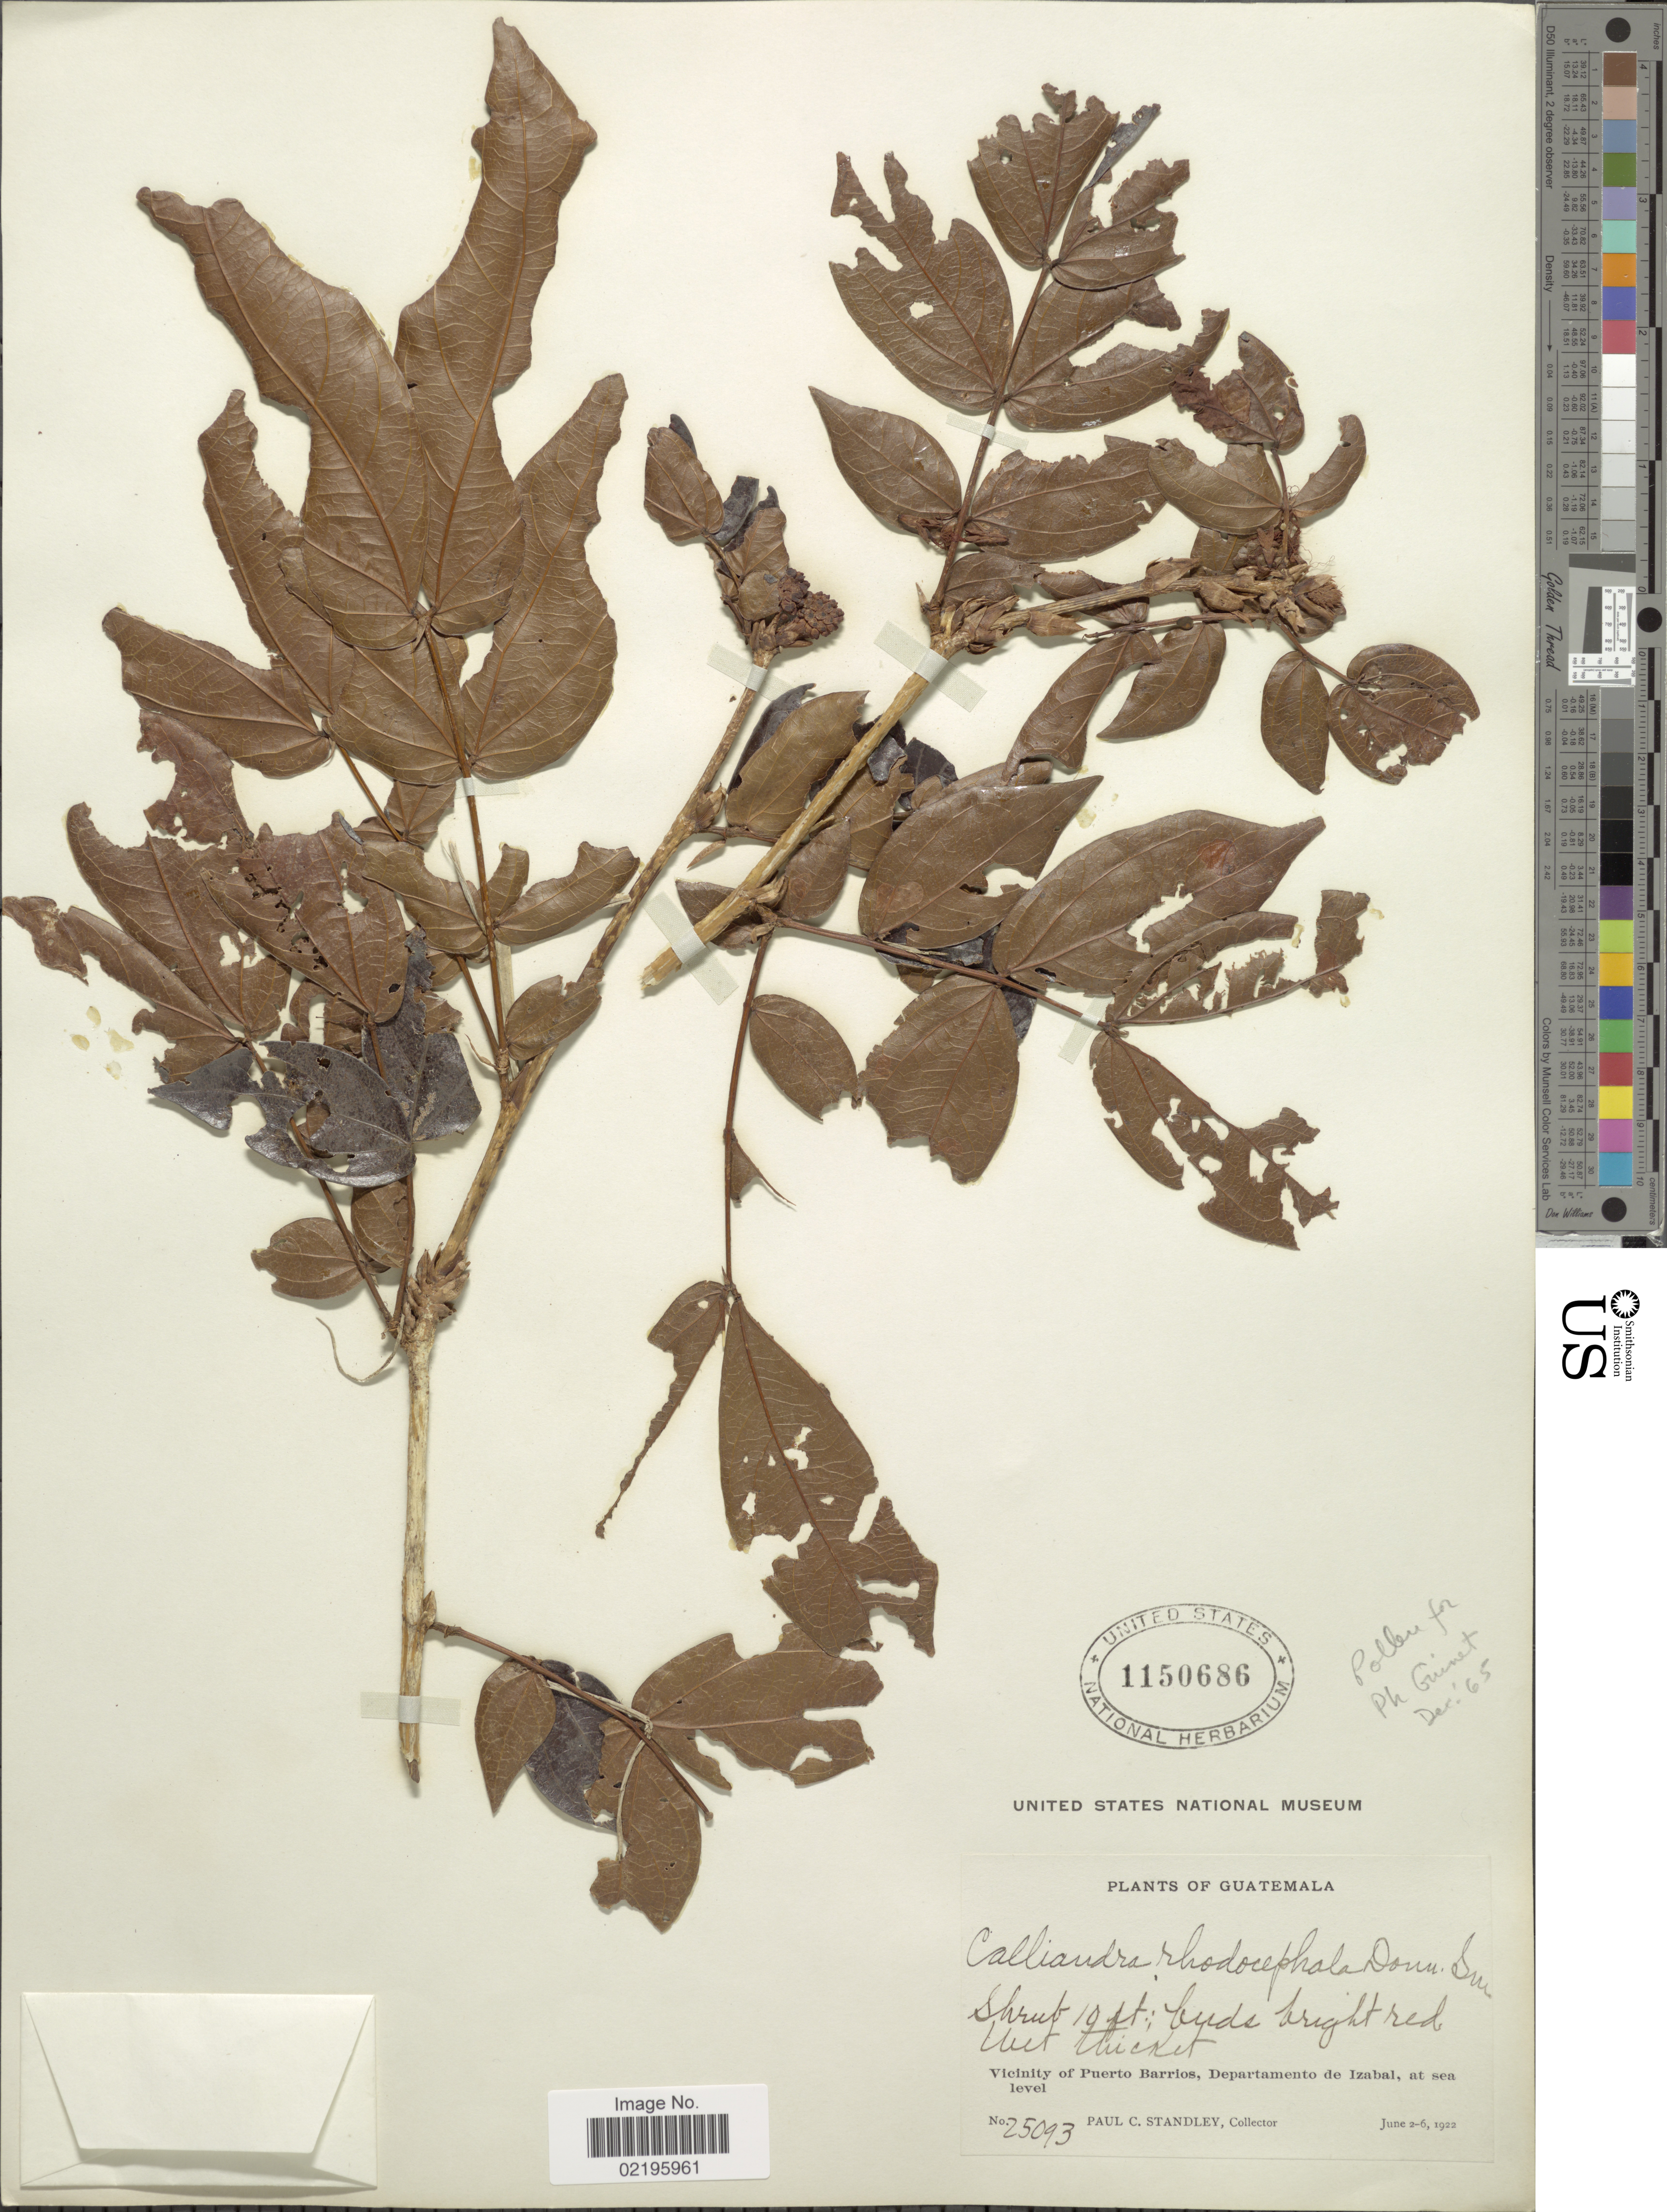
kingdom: Plantae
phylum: Tracheophyta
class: Magnoliopsida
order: Fabales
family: Fabaceae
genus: Calliandra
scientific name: Calliandra rhodocephala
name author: Donn. Sm.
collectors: P. C. Standley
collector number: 25093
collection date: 1922-06-02/1922-06-06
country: Guatemala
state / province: Izabal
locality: Vicinity of Puerto Barrios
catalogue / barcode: US 1150686